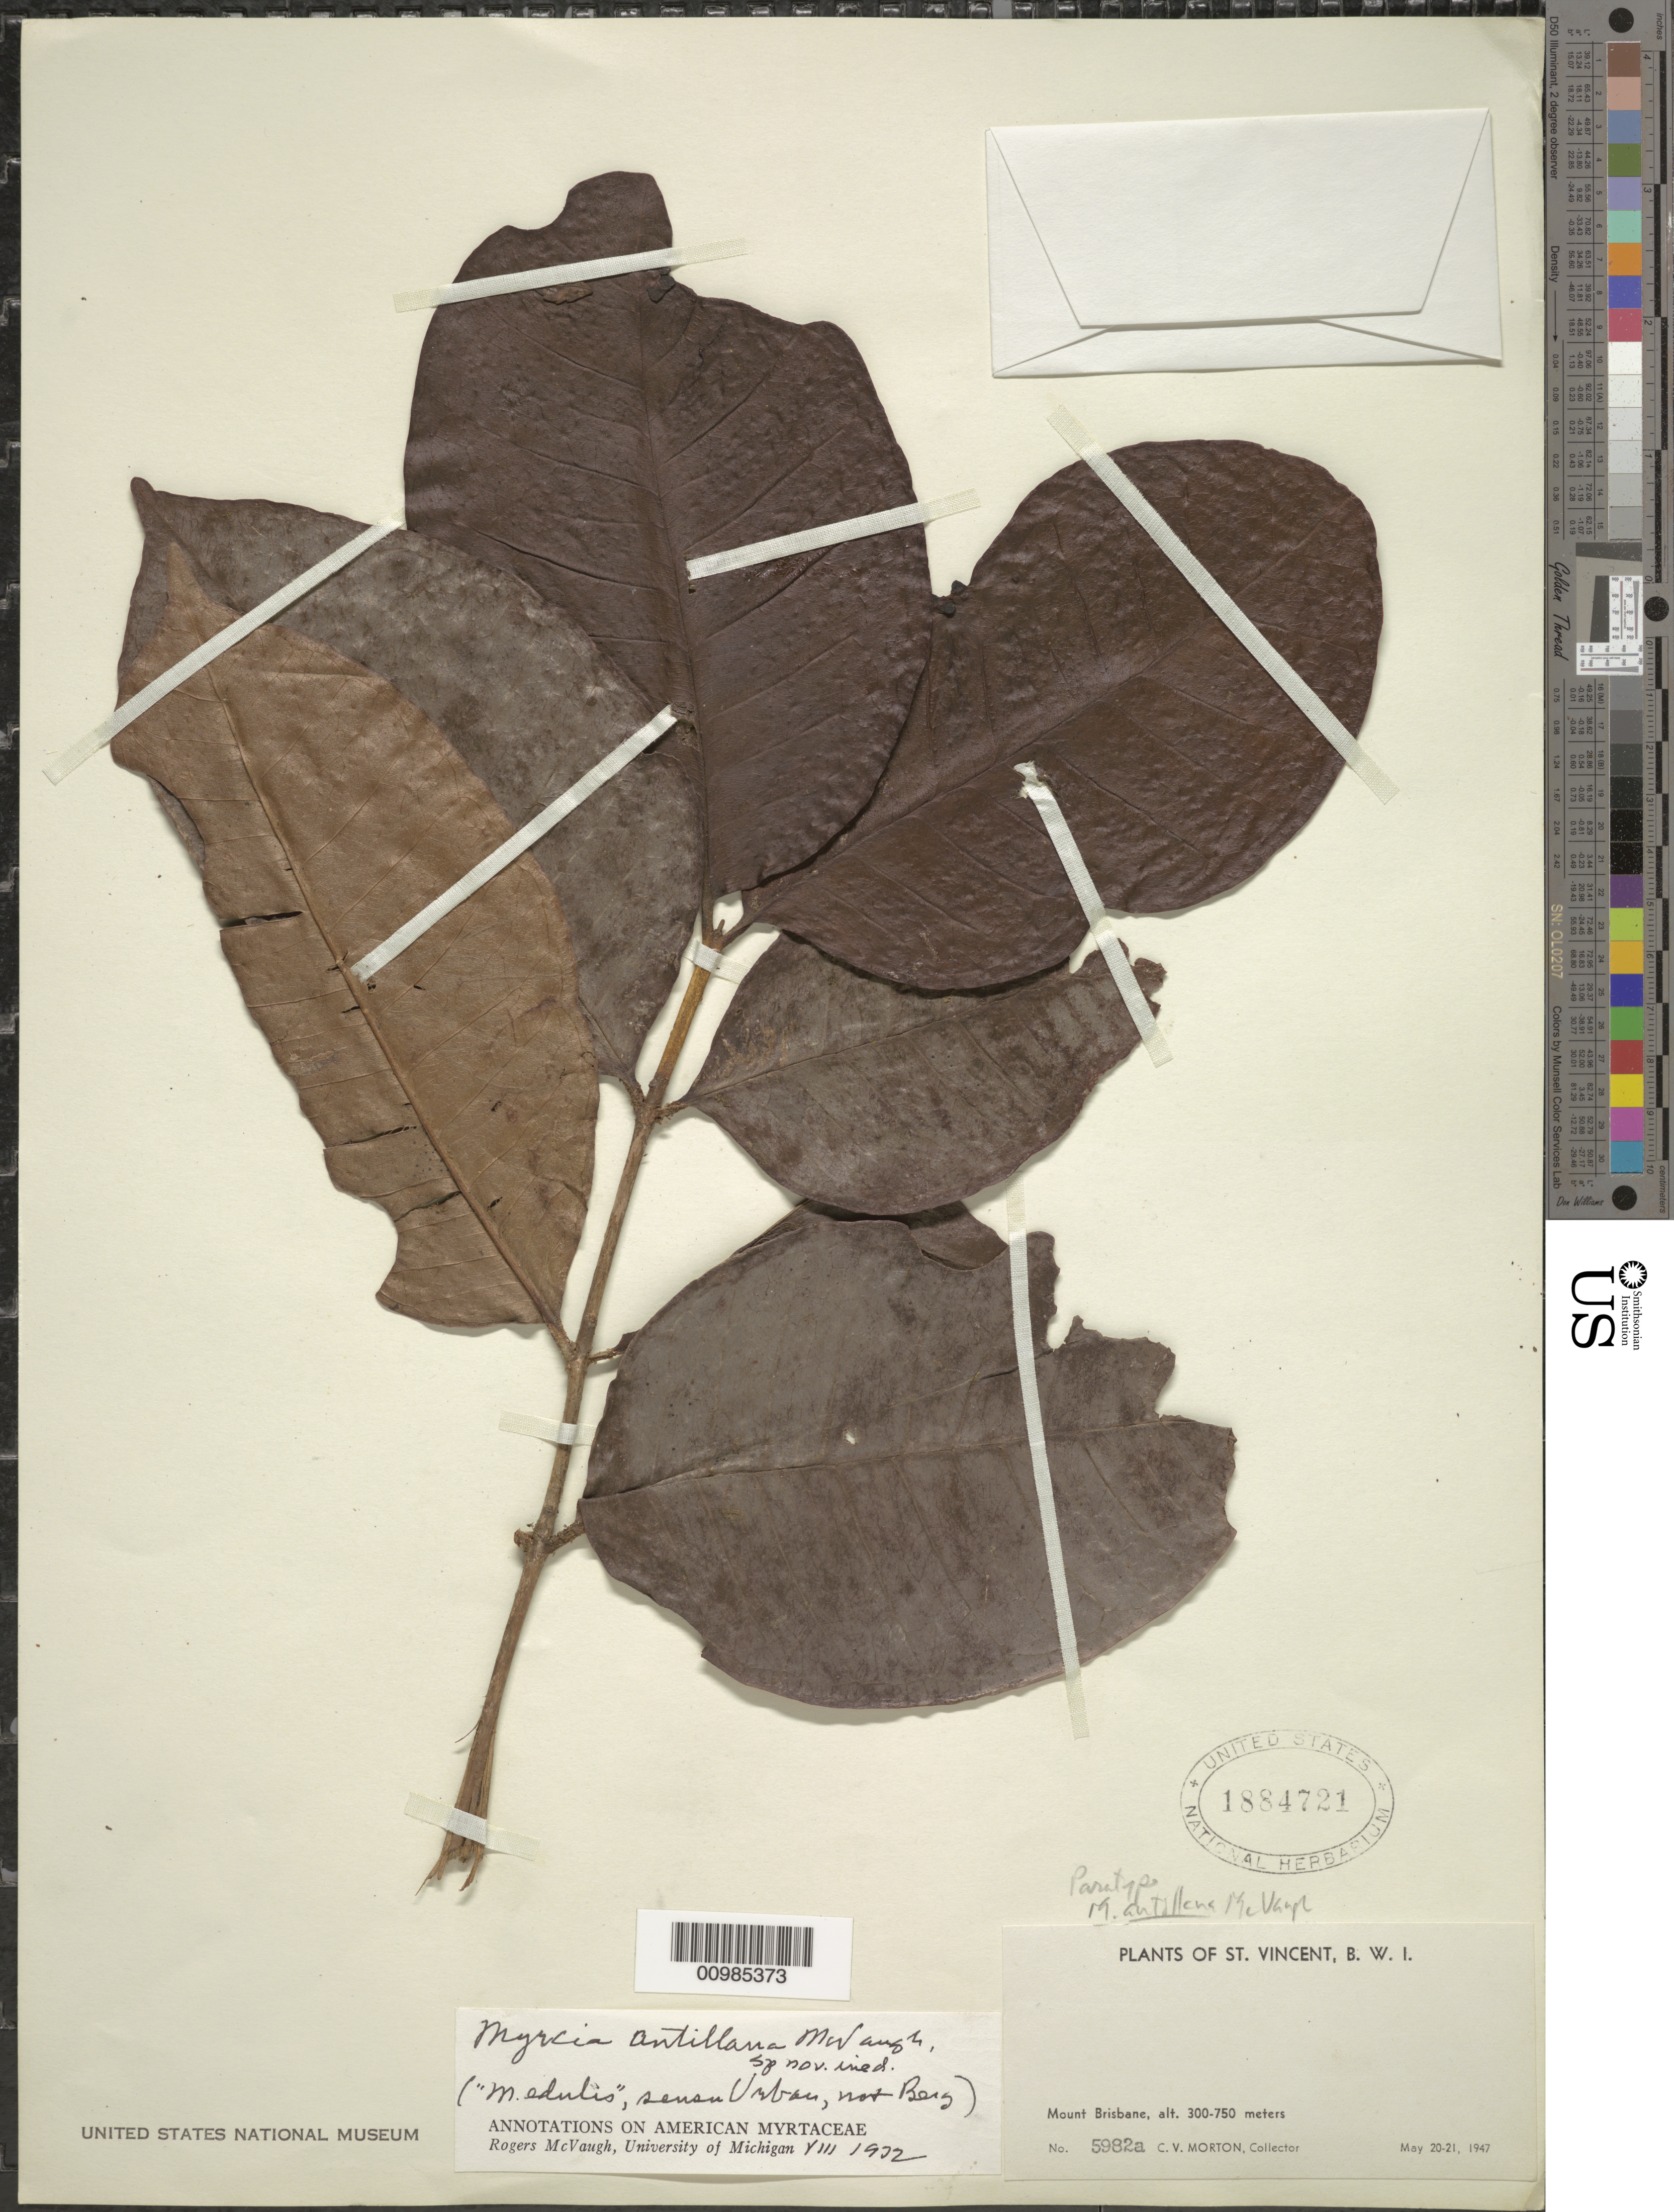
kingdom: Plantae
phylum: Tracheophyta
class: Magnoliopsida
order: Myrtales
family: Myrtaceae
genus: Myrcia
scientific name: Myrcia antillana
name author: McVaugh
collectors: C. V. Morton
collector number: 5982a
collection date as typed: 20 May 1947 to 21 May 1947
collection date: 1947-05-20/1947-05-21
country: St. Vincent - Grenadines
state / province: Saint David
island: St. Vincent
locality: Mt. Brisbane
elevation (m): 300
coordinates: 0 N, 0 E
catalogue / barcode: US 1884721